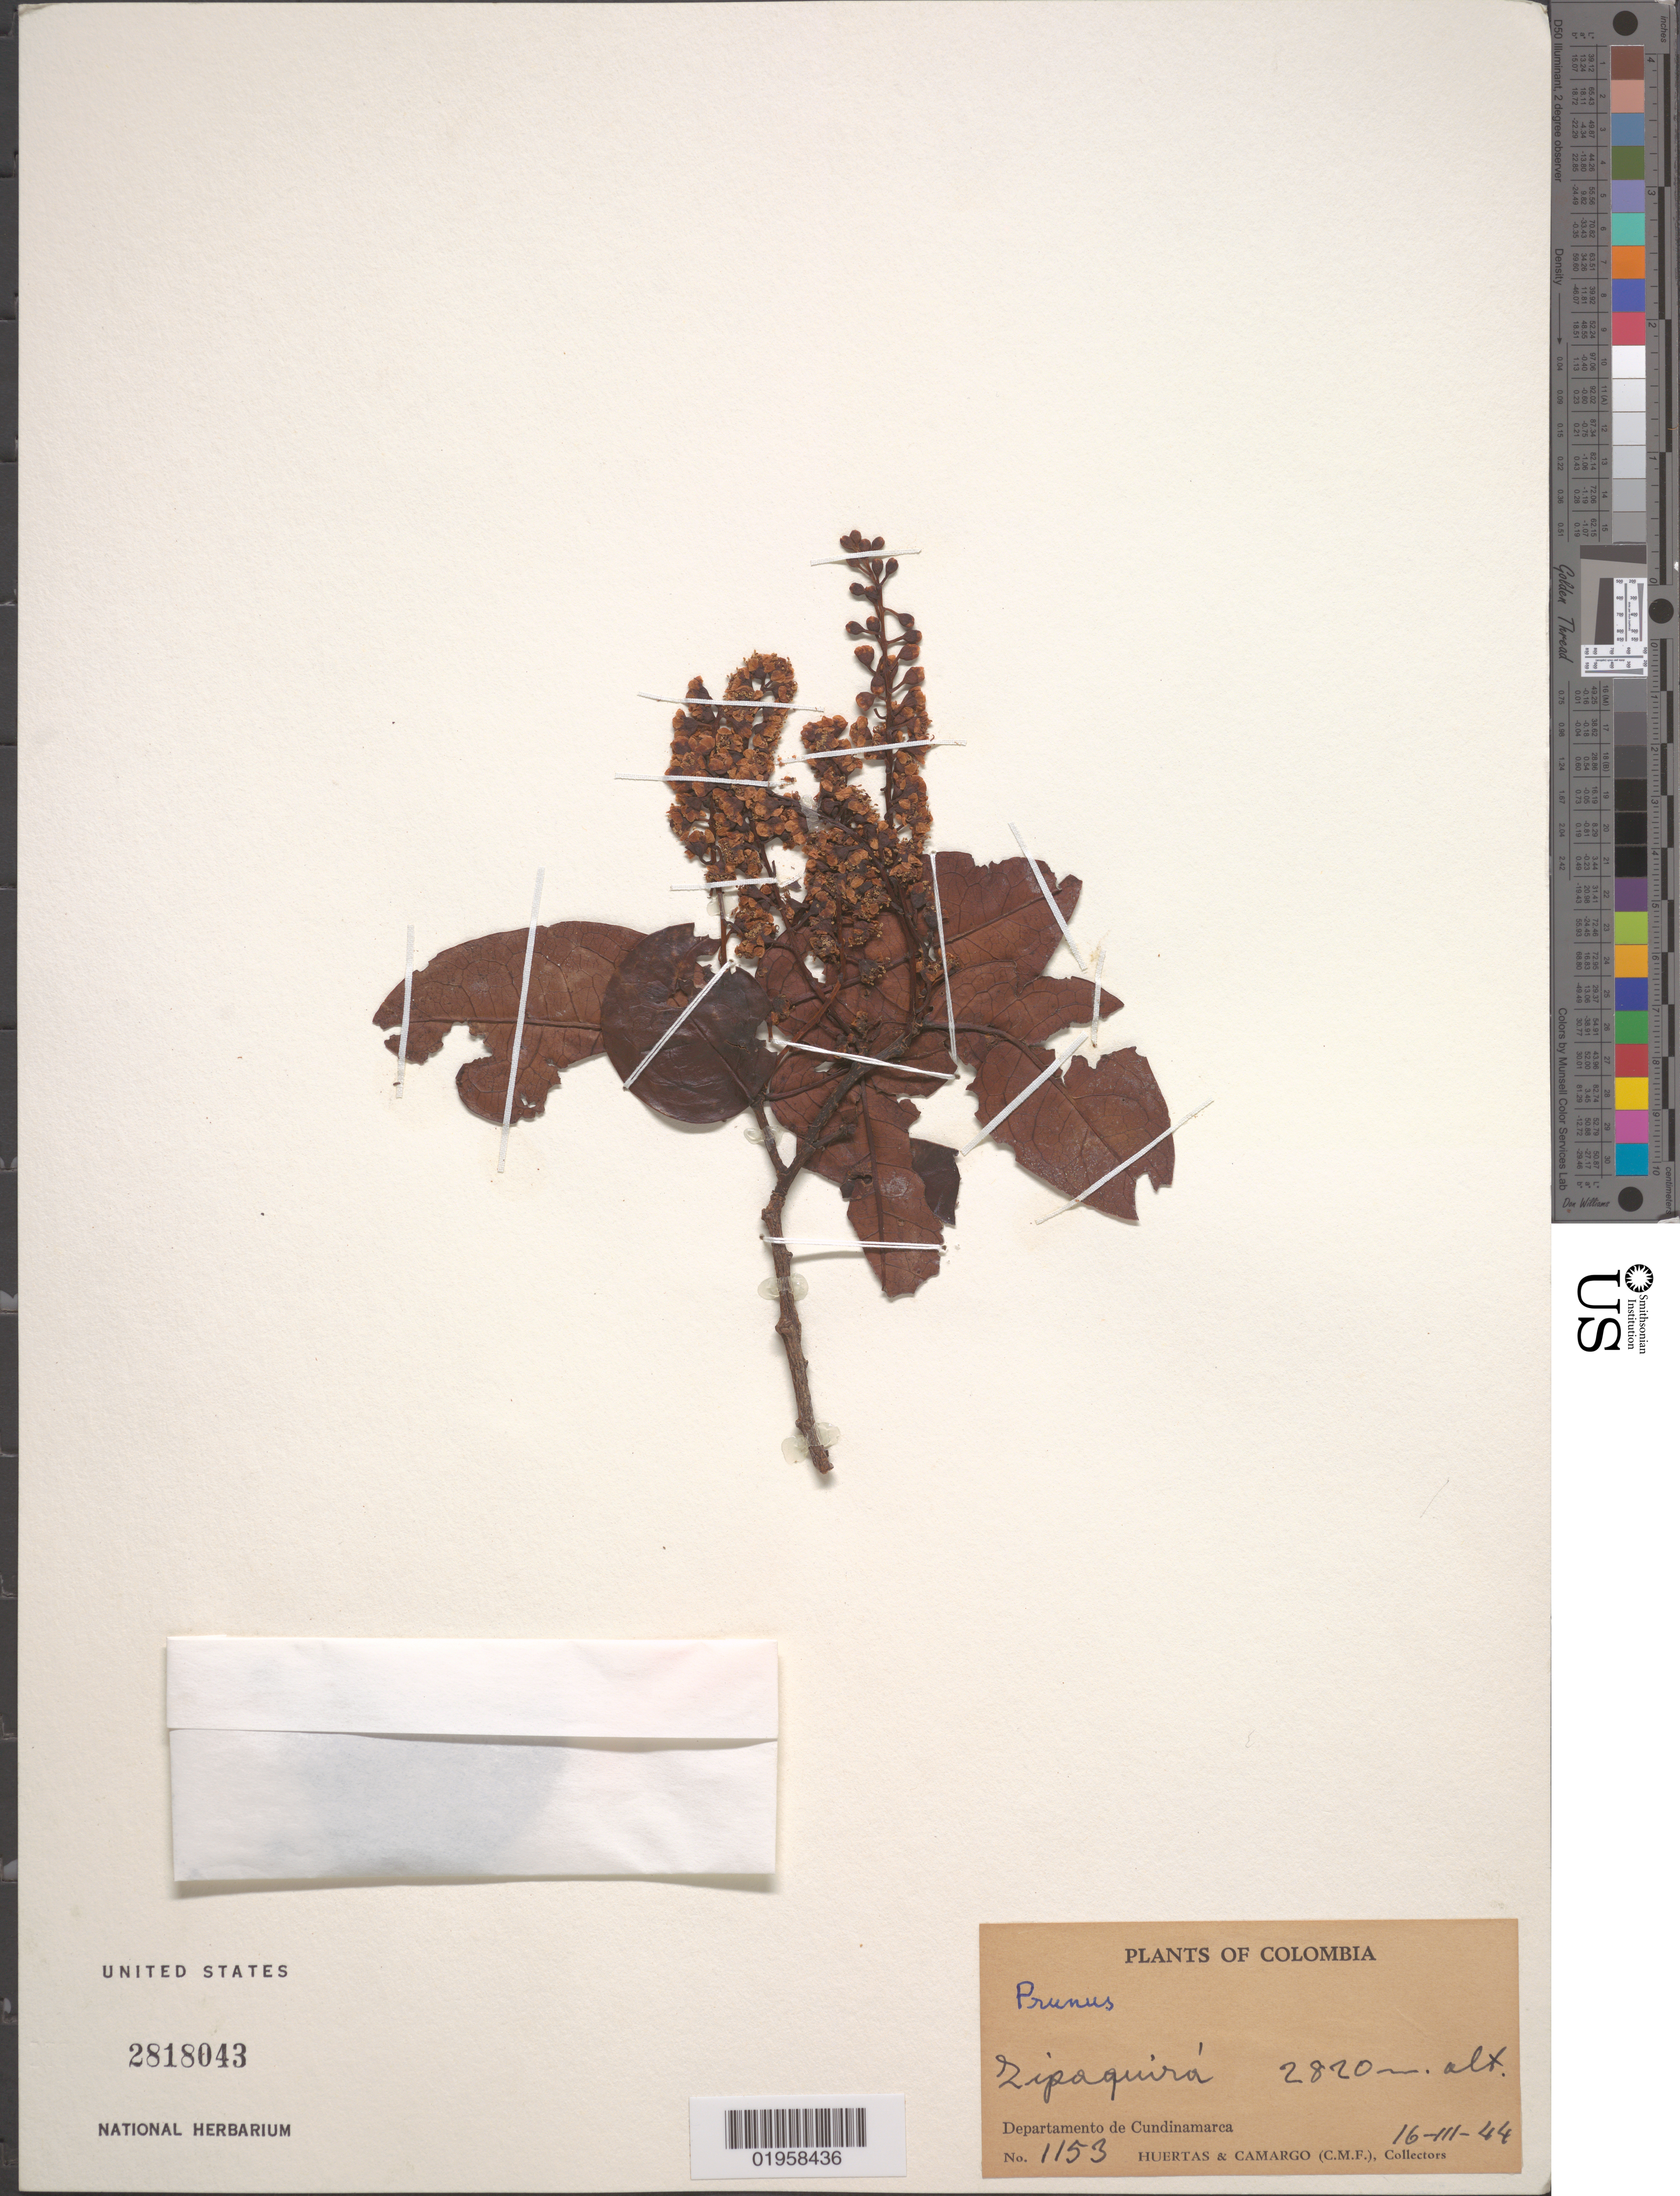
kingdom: Plantae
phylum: Tracheophyta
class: Magnoliopsida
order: Rosales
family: Rosaceae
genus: Prunus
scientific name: Prunus buxifolia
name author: Koehne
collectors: G. Huertas & L. A. Camargo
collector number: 1153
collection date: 1944-03-16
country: Colombia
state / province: Cundinamarca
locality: Zipaquirá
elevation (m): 2820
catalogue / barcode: US 2818043